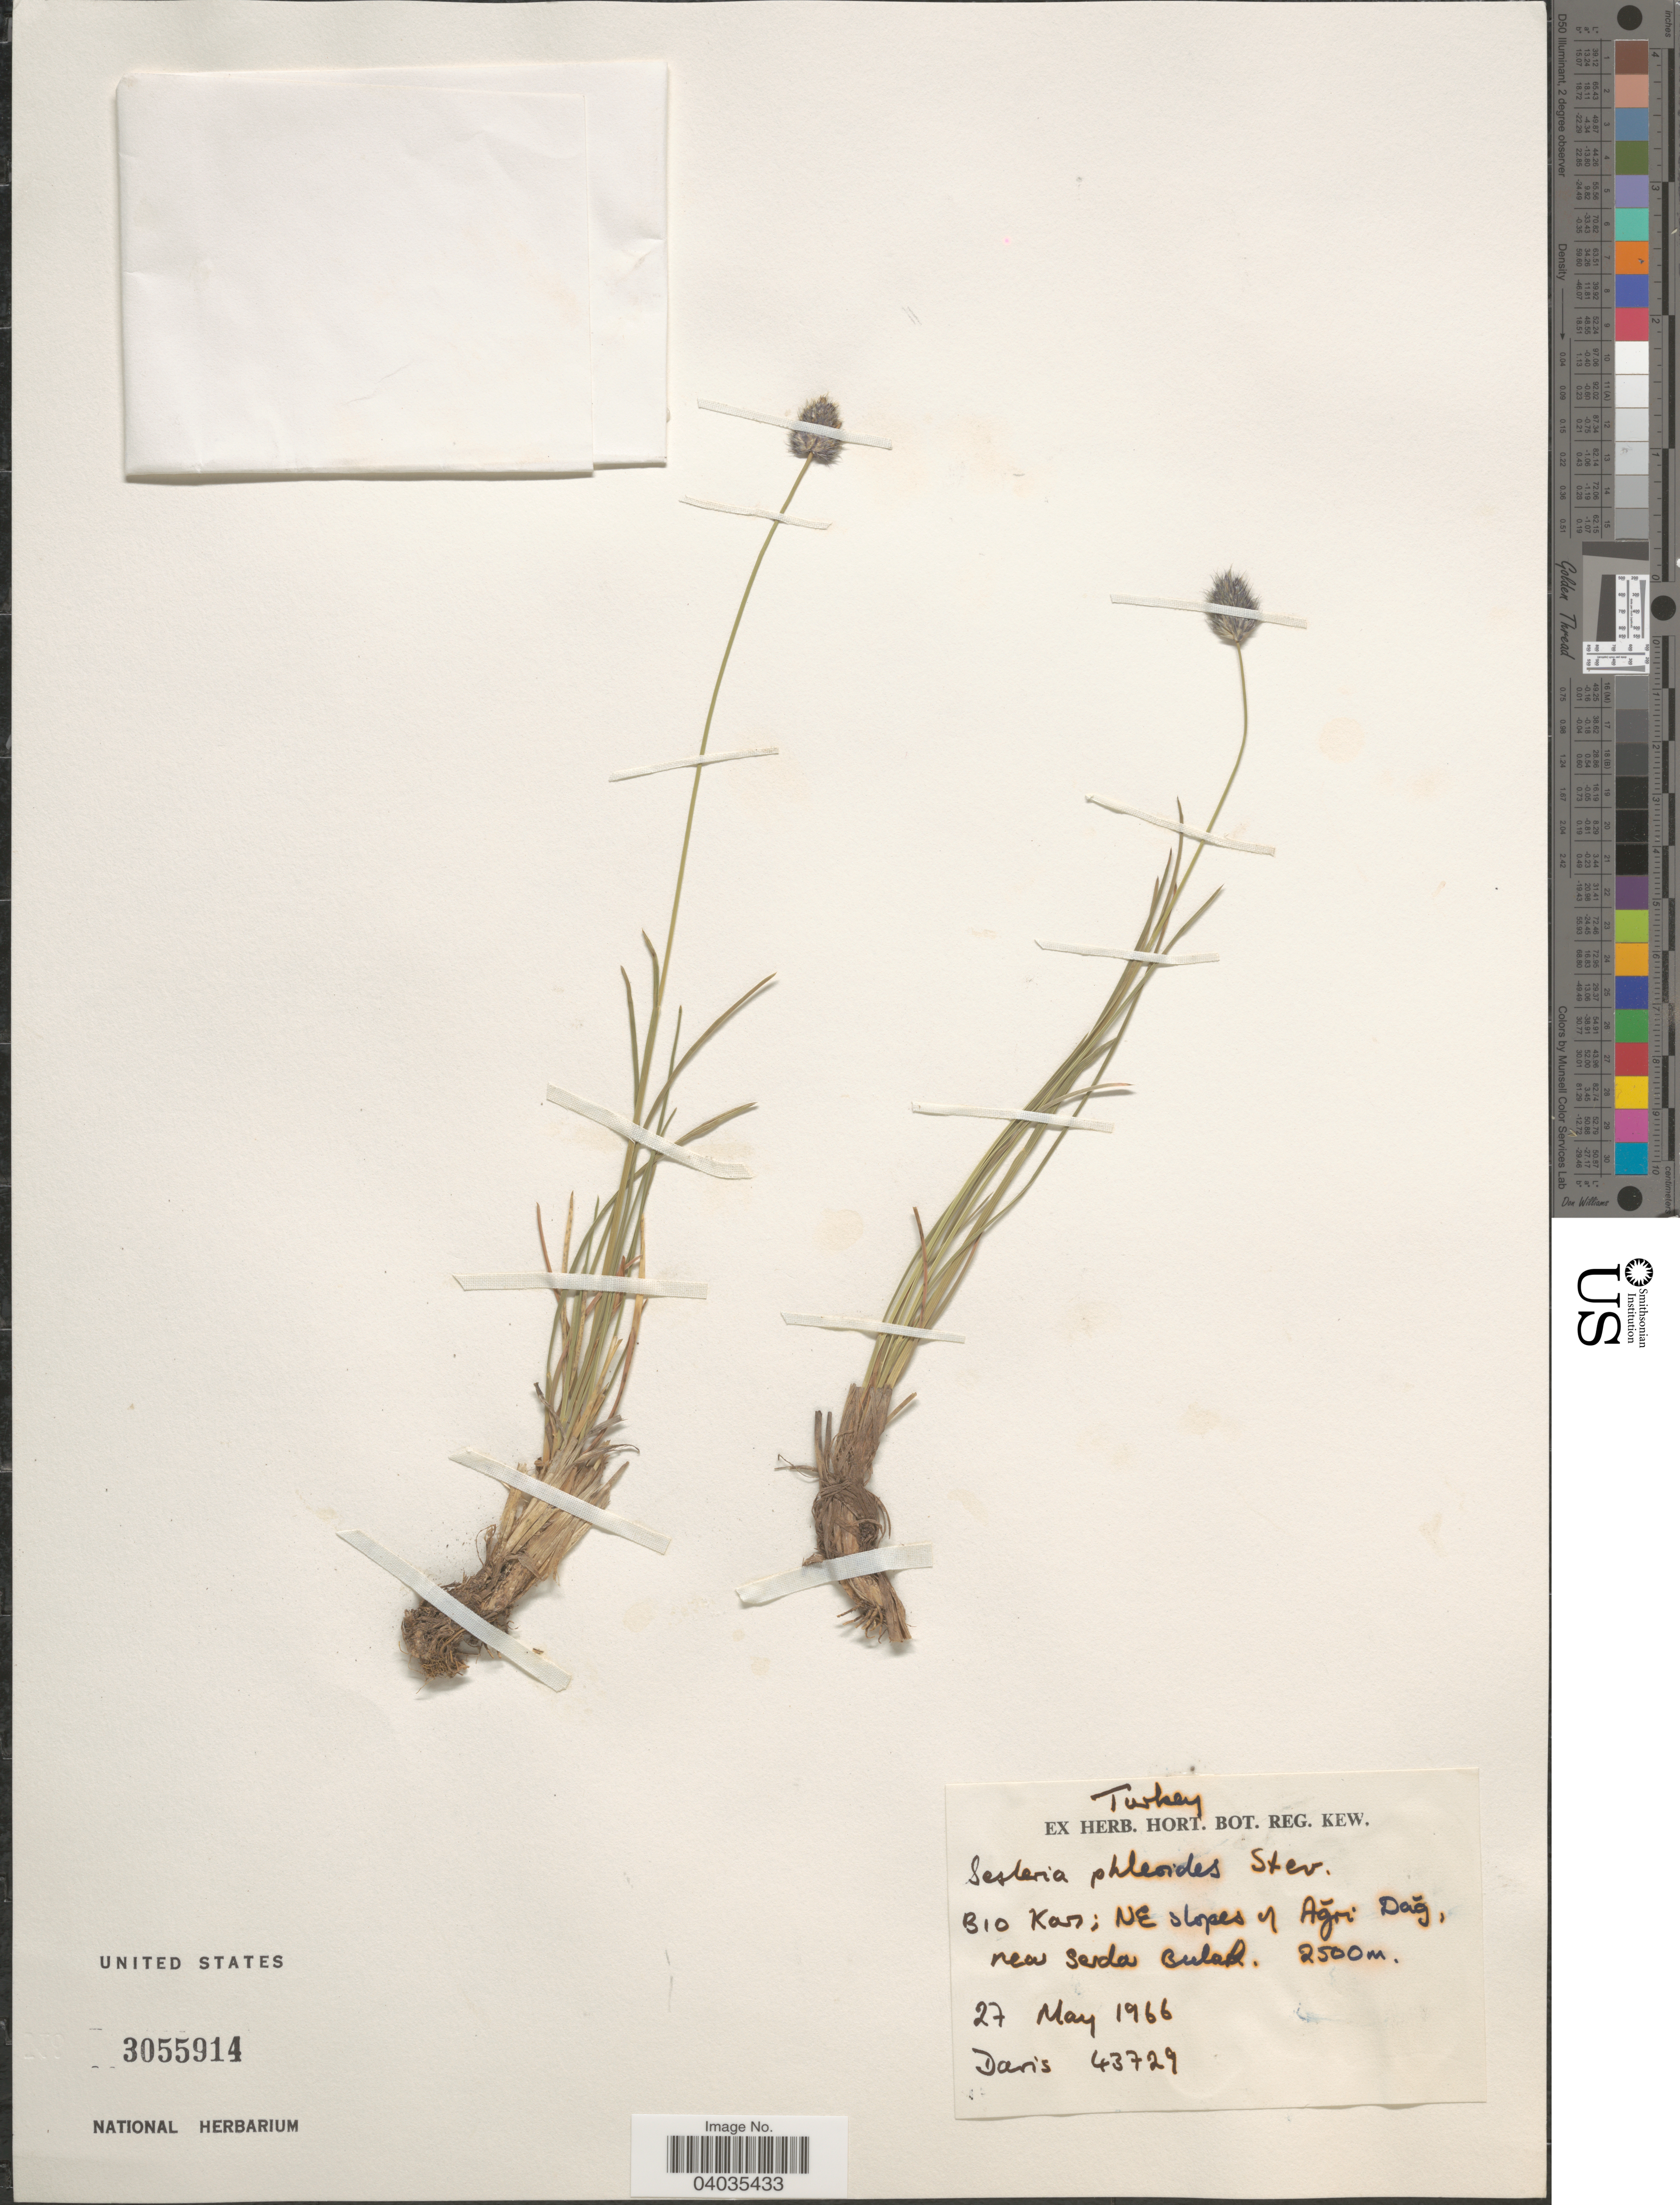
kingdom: Plantae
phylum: Tracheophyta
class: Liliopsida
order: Poales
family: Poaceae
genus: Sesleria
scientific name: Sesleria phleoides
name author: Stev. ex Roem. & Schult.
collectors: -. Davis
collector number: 43729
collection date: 1966-05-27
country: Turkey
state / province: Kars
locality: B10 Kars; NE slopes of Ağri Dağ, near Serda Bulak.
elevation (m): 2500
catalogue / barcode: US 3055914